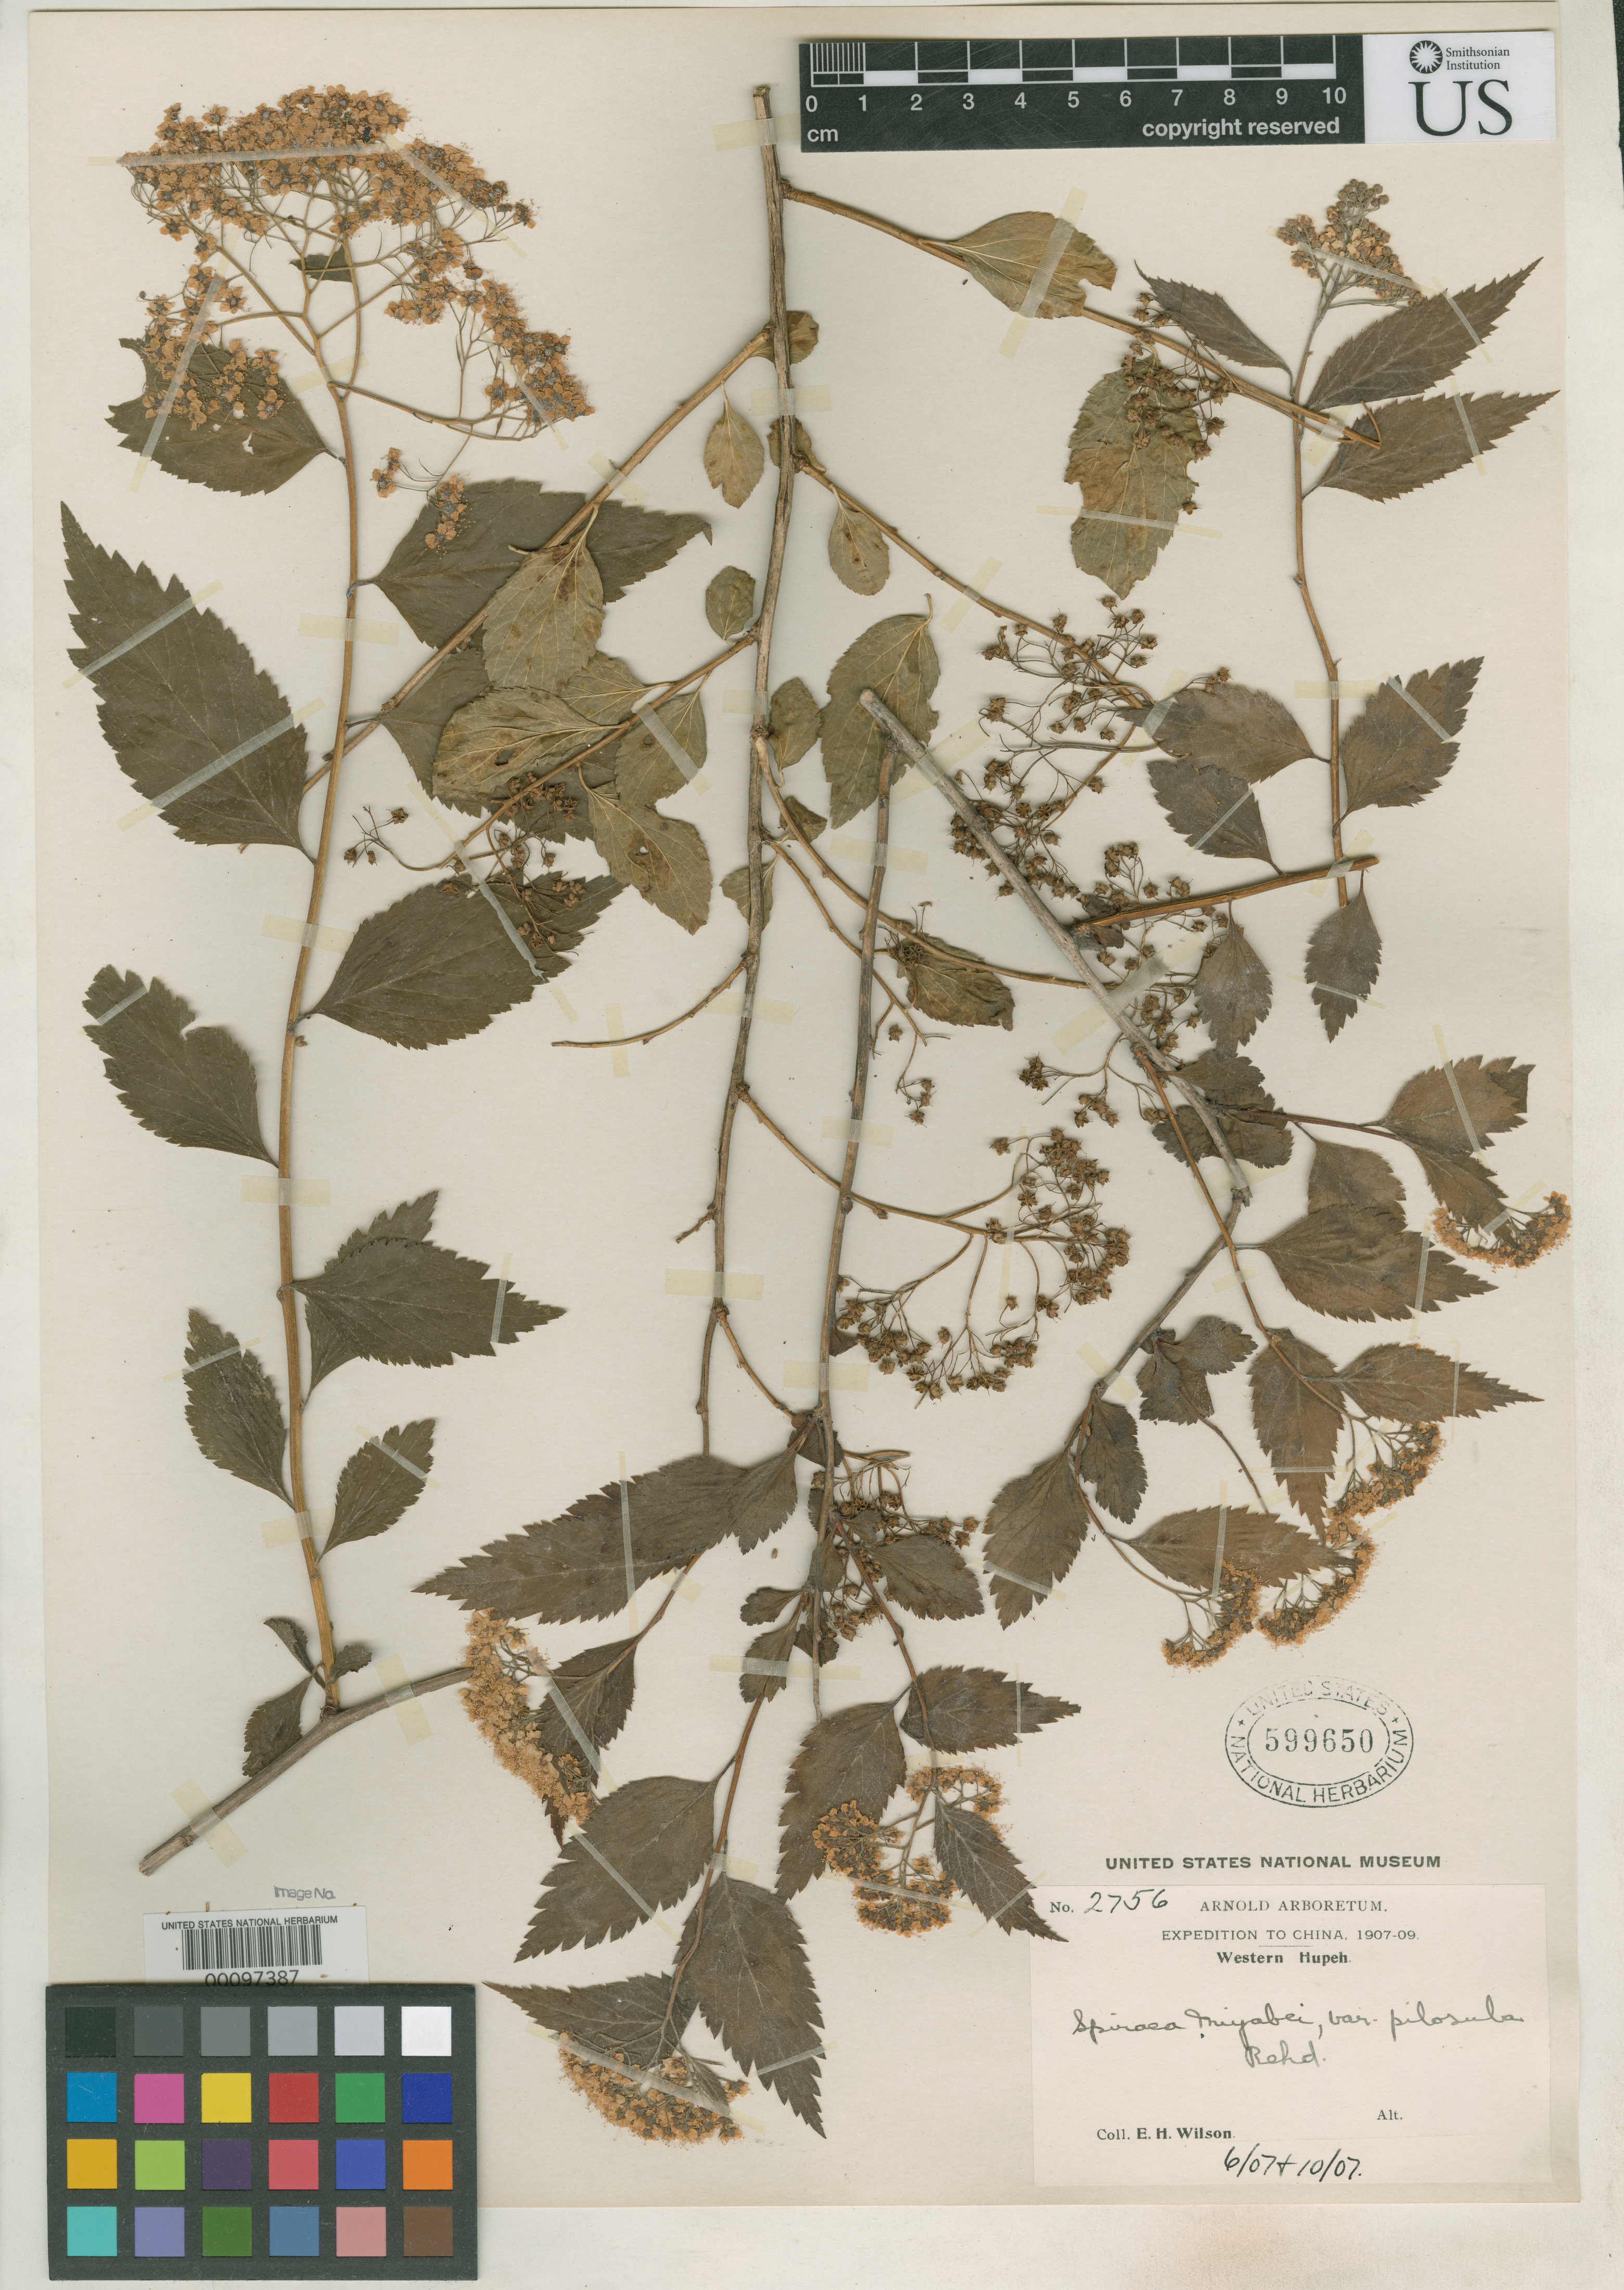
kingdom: Plantae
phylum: Tracheophyta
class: Magnoliopsida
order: Rosales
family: Rosaceae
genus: Spiraea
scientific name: Spiraea miyabei var. pilosula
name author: Rehder in Sarg.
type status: Isotype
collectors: E. H. Wilson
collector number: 2756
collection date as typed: Jun 1907 and -- Oct 1907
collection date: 1907-06,1907-10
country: China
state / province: Hubei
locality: Hsing-shan Hsien.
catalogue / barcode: US 599650